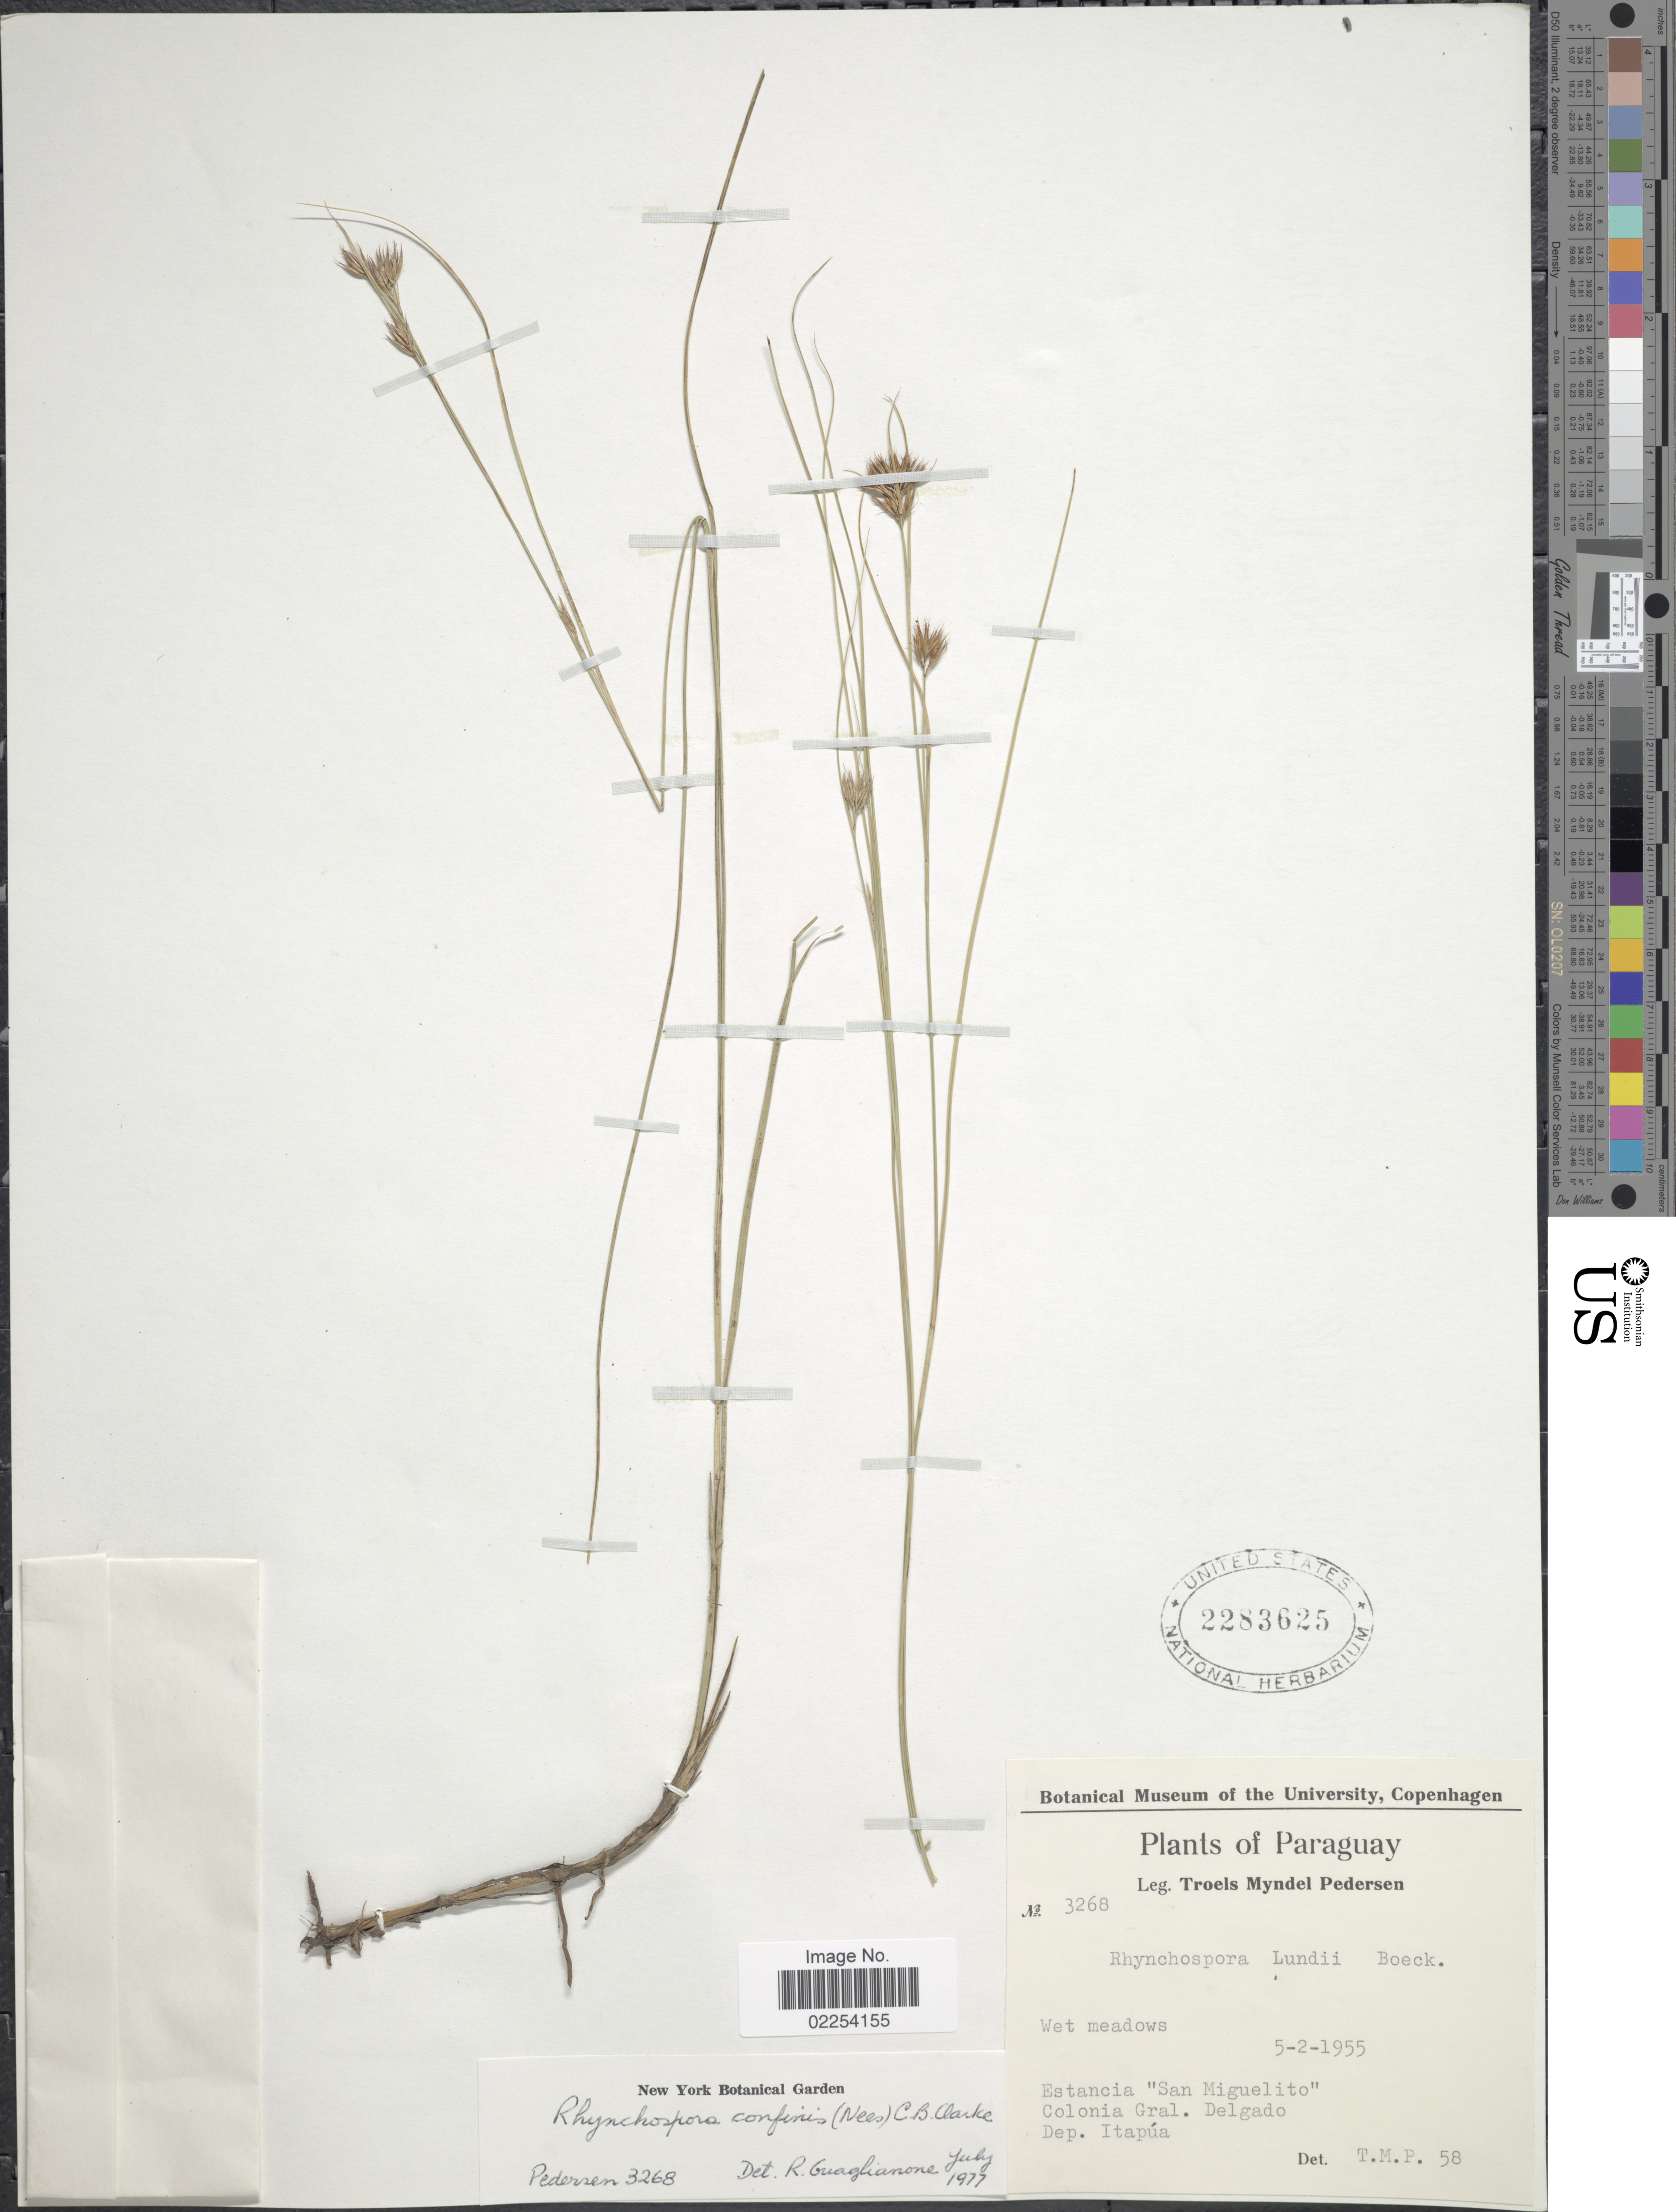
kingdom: Plantae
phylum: Tracheophyta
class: Liliopsida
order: Poales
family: Cyperaceae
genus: Rhynchospora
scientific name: Rhynchospora confinis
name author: (Nees) C.B. Clarke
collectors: T. Pederson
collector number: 3268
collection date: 1955-02-05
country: Paraguay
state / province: Itapua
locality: Estancia "San Miguelito", Colonia Gral. Delgado, Dep. Itapua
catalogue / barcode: US 2283625